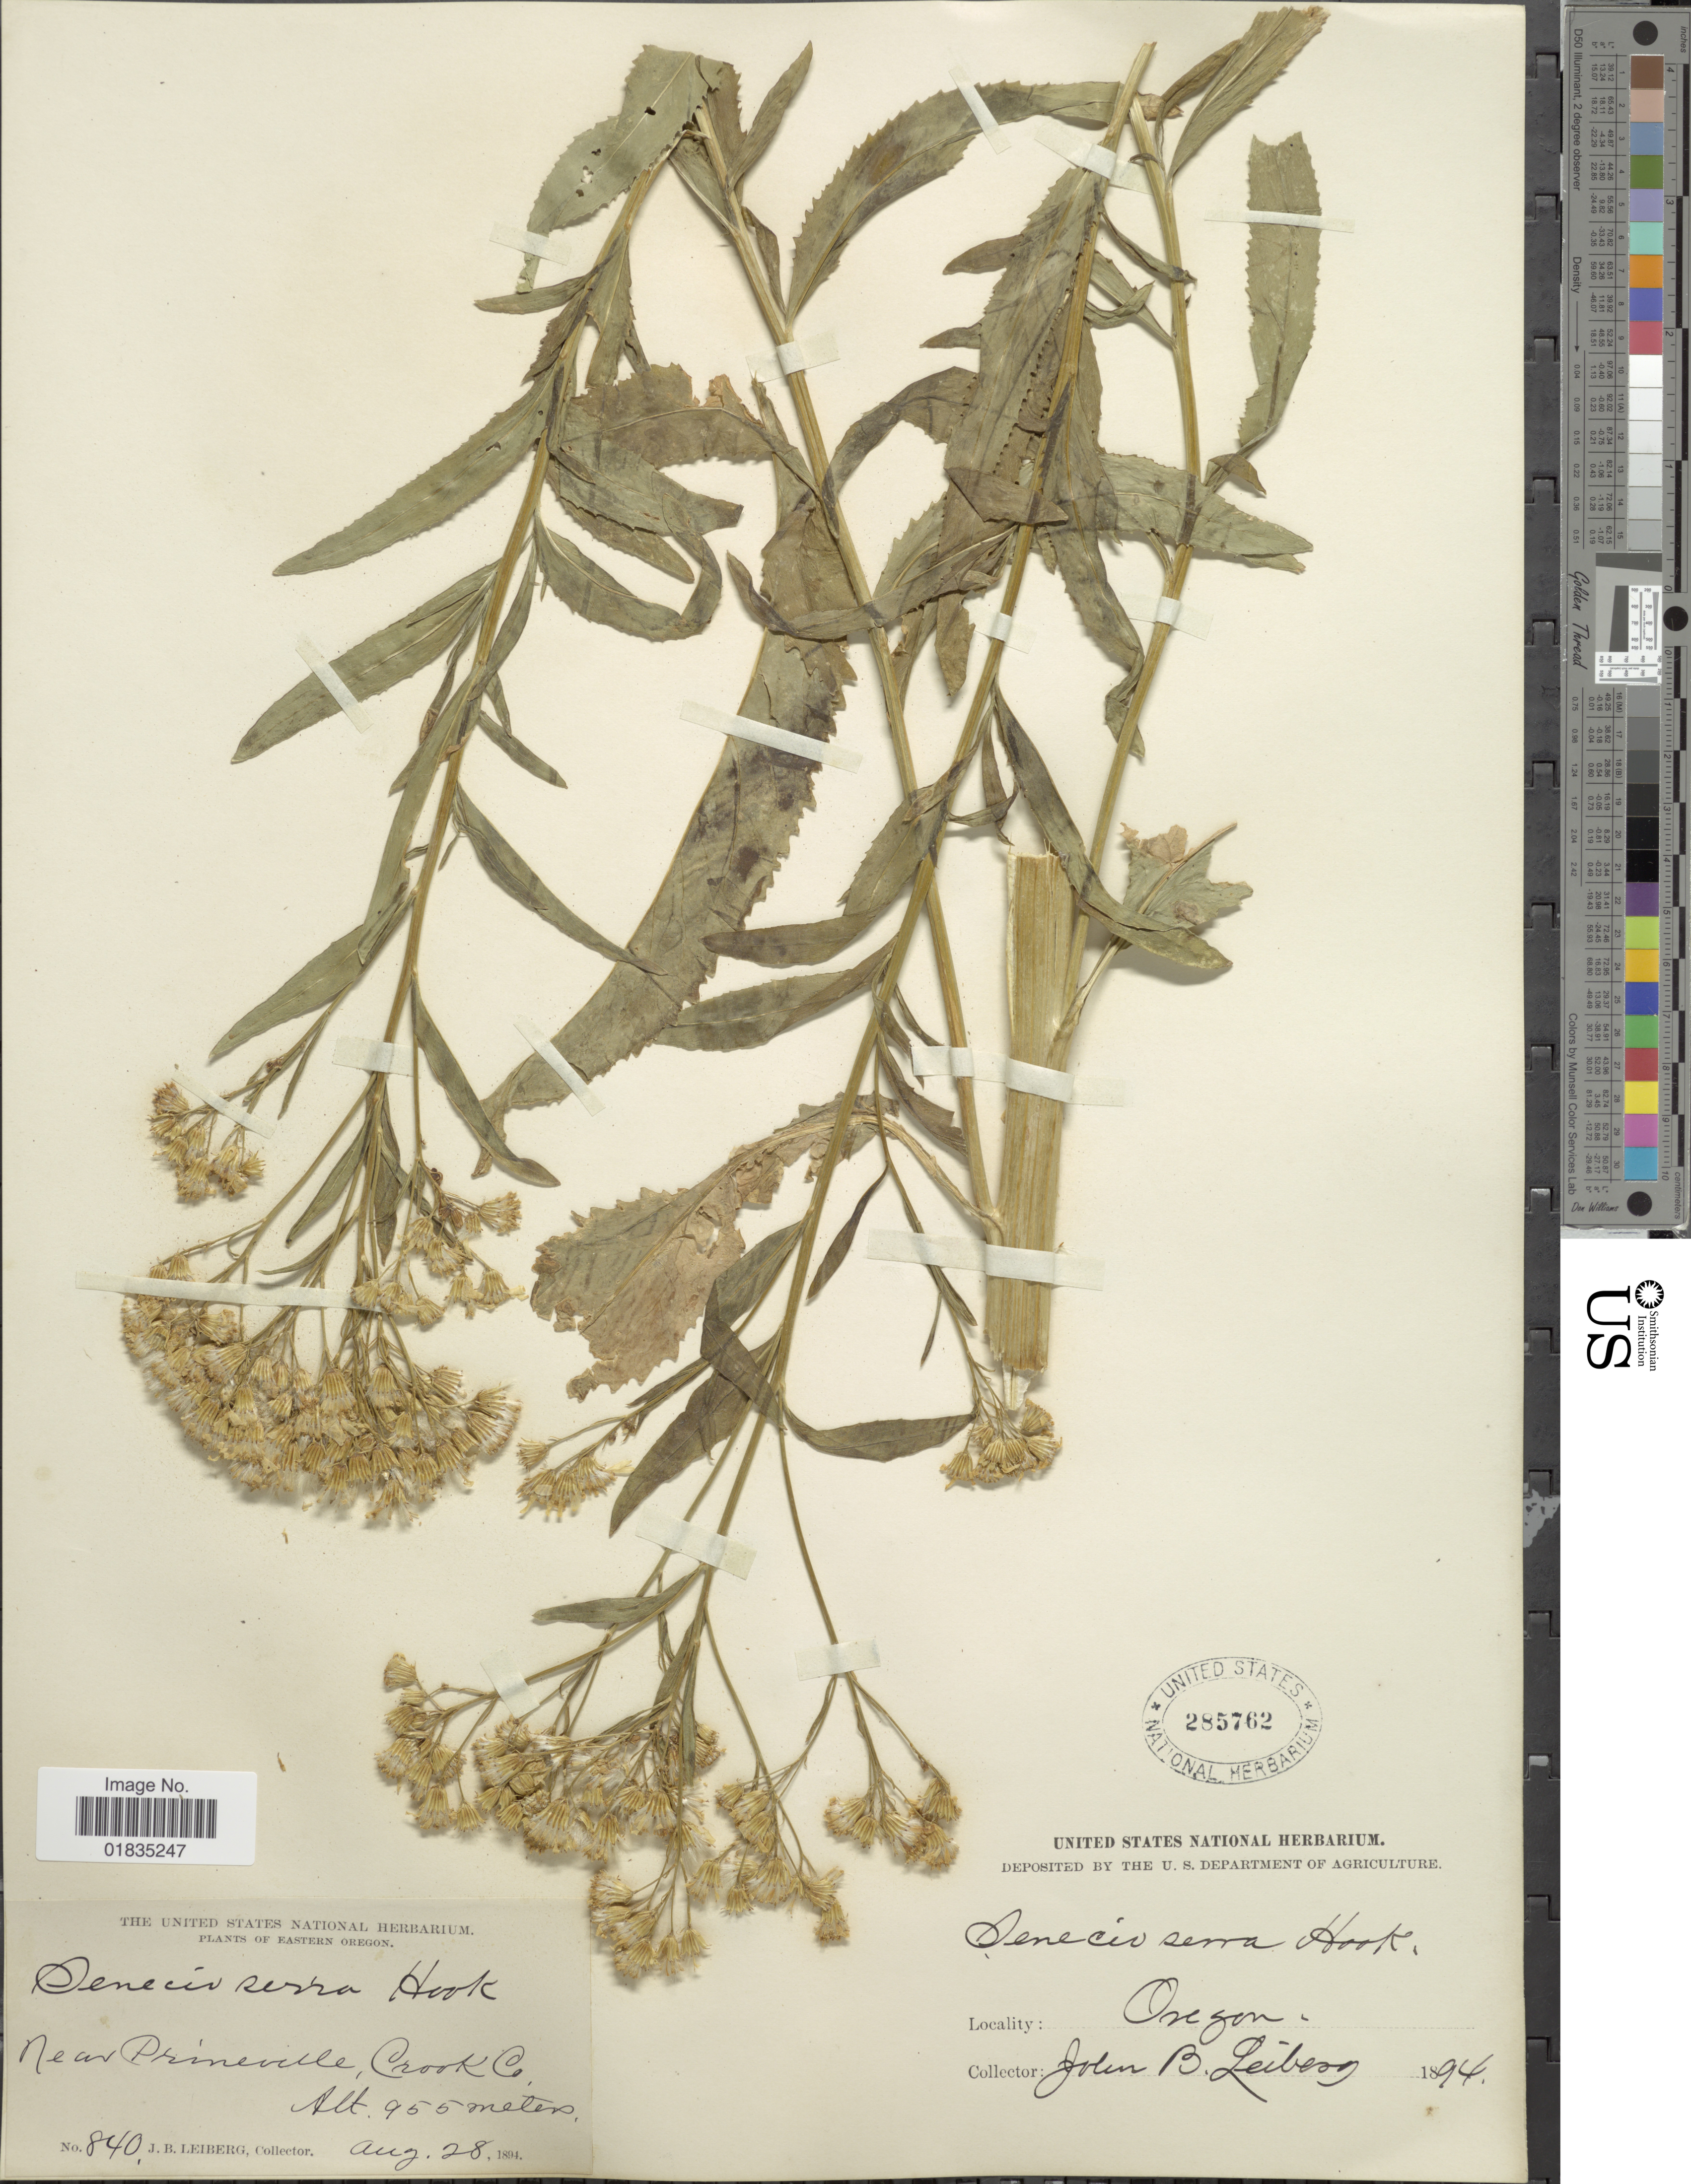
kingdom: Plantae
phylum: Tracheophyta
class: Magnoliopsida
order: Asterales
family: Asteraceae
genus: Senecio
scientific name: Senecio serra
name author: Hook.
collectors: J. B. Leiberg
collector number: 840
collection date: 1894-08-28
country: United States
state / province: Oregon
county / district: Crook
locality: Near Prineville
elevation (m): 955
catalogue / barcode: US 285762